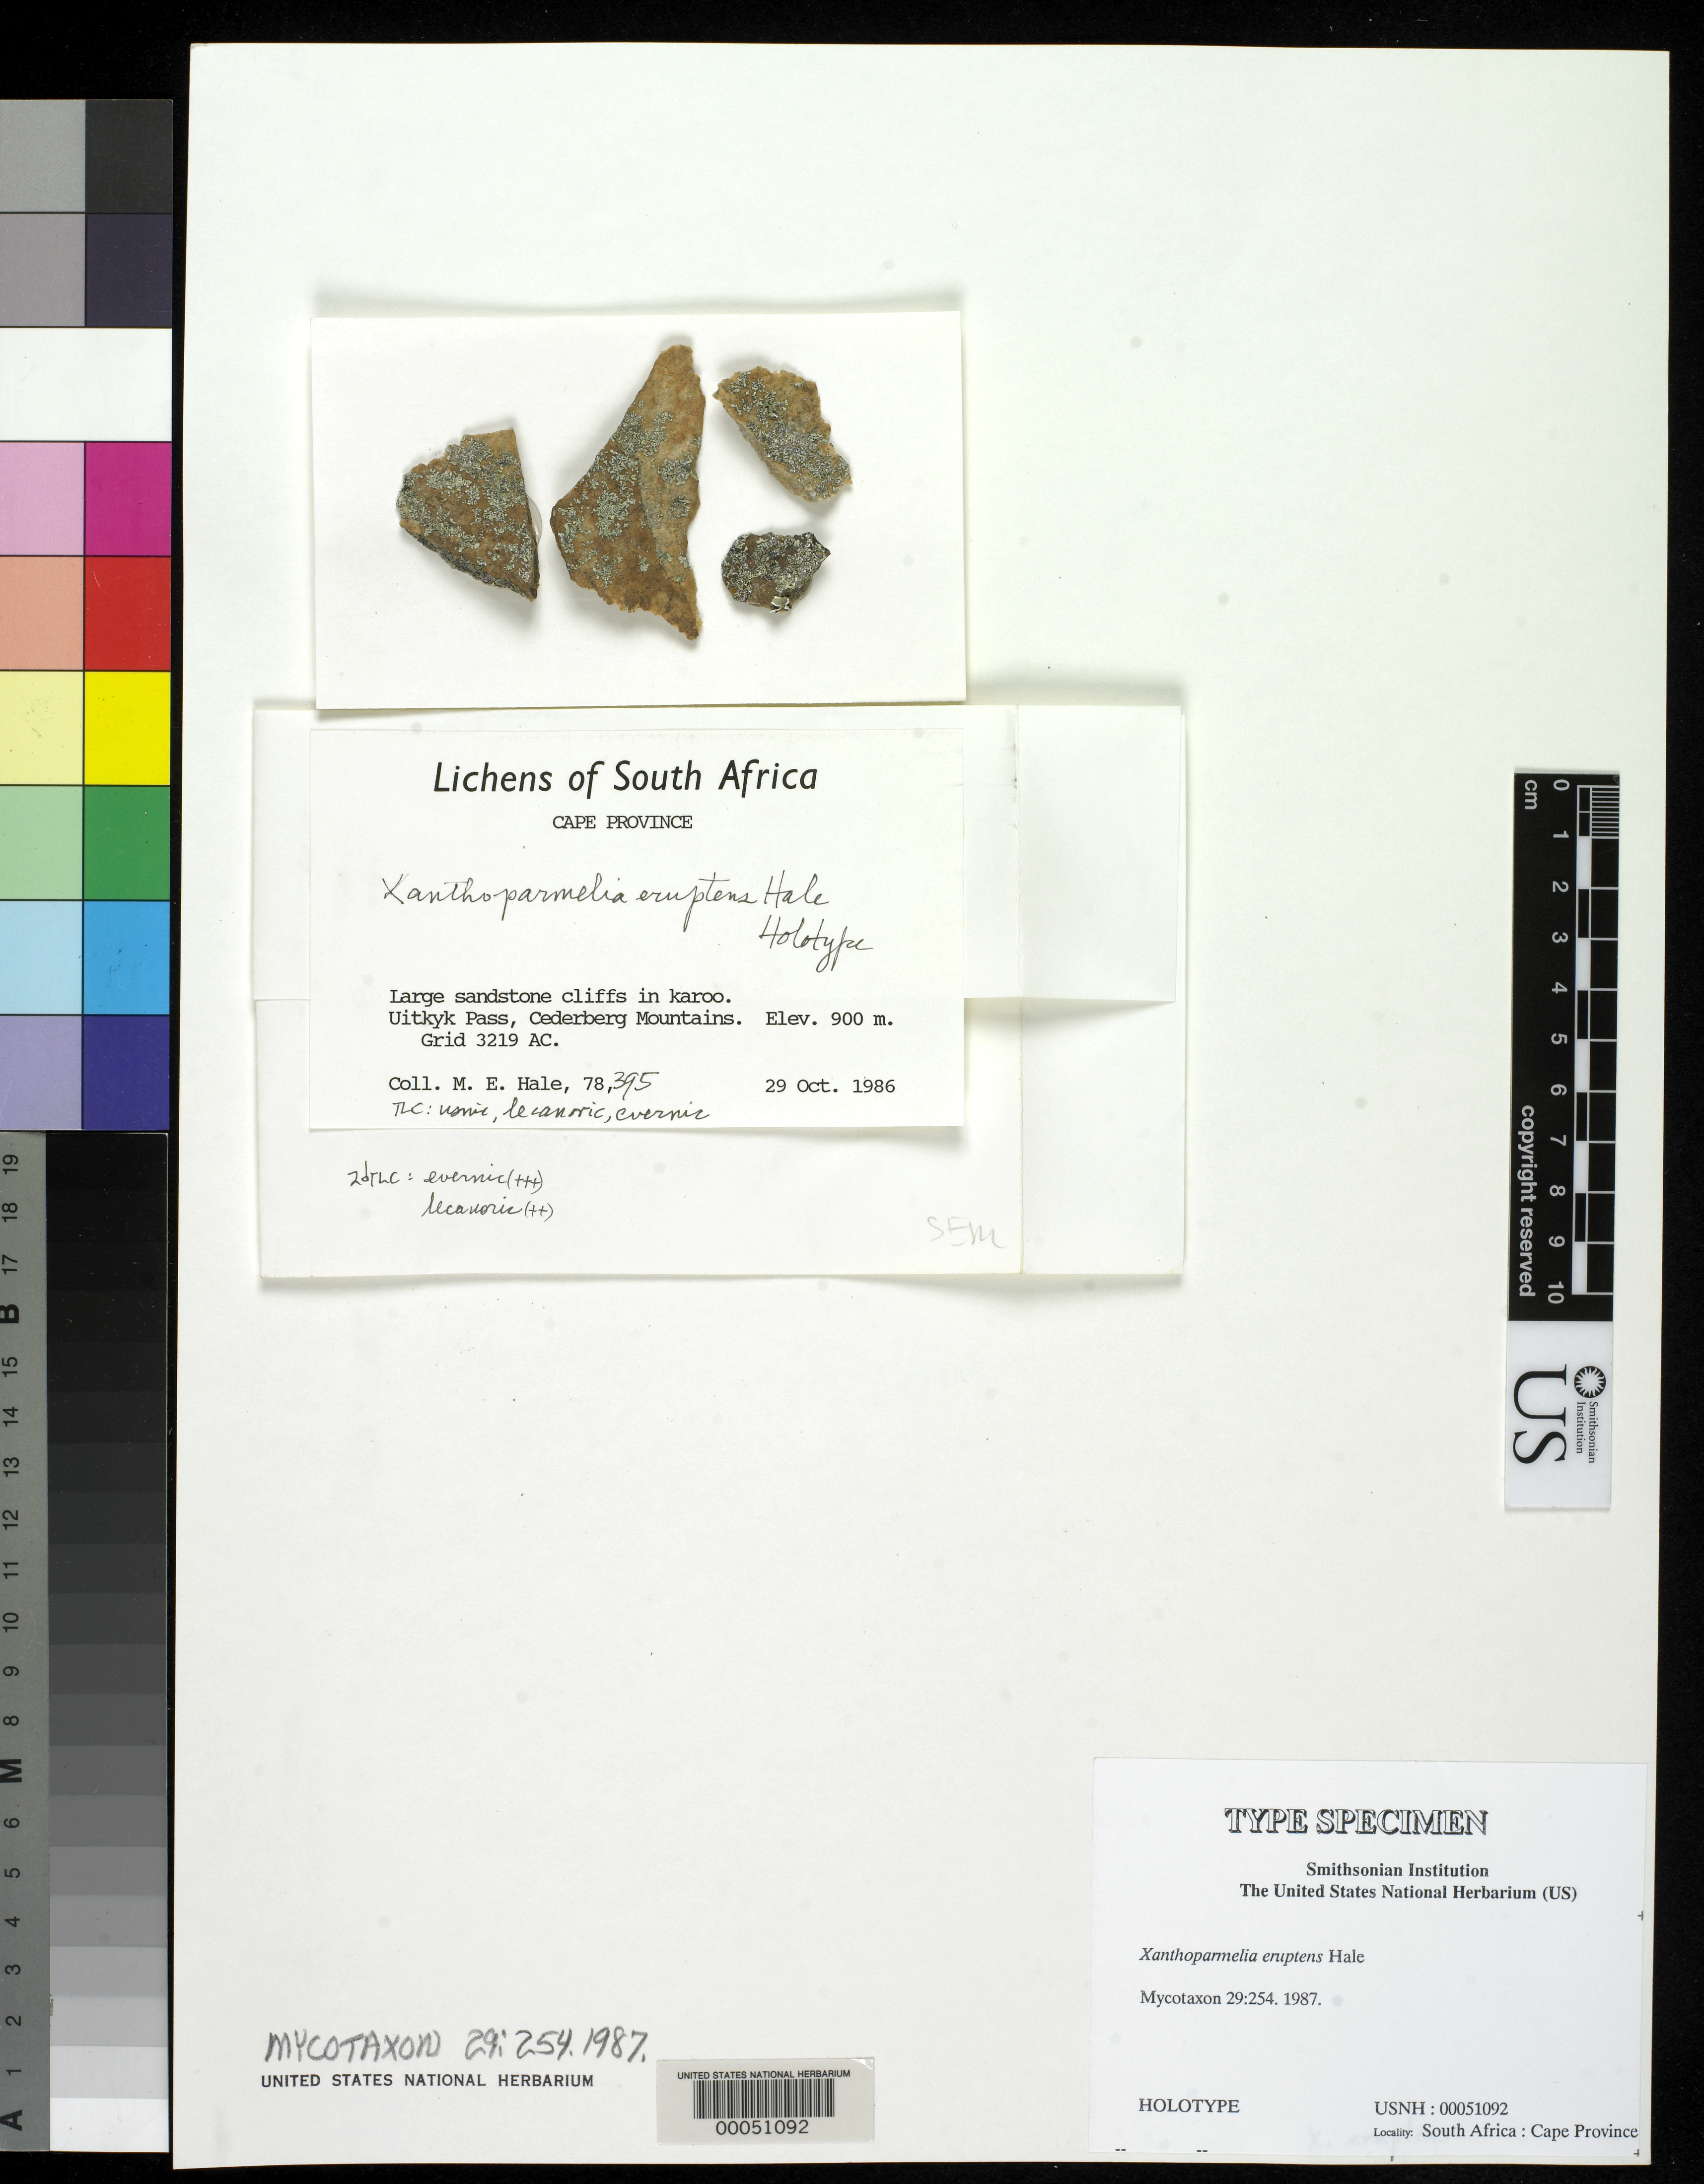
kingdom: Fungi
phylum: Ascomycota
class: Lecanoromycetes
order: Lecanorales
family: Parmeliaceae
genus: Xanthoparmelia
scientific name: Xanthoparmelia eruptens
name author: Hale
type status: Holotype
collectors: M. Hale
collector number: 78395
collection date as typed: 29 Oct 1986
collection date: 1986-10-29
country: South Africa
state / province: Western Cape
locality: Uitkyk Pass, Cederberg Mountains, large sandstone cliffs in karoo.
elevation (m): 900